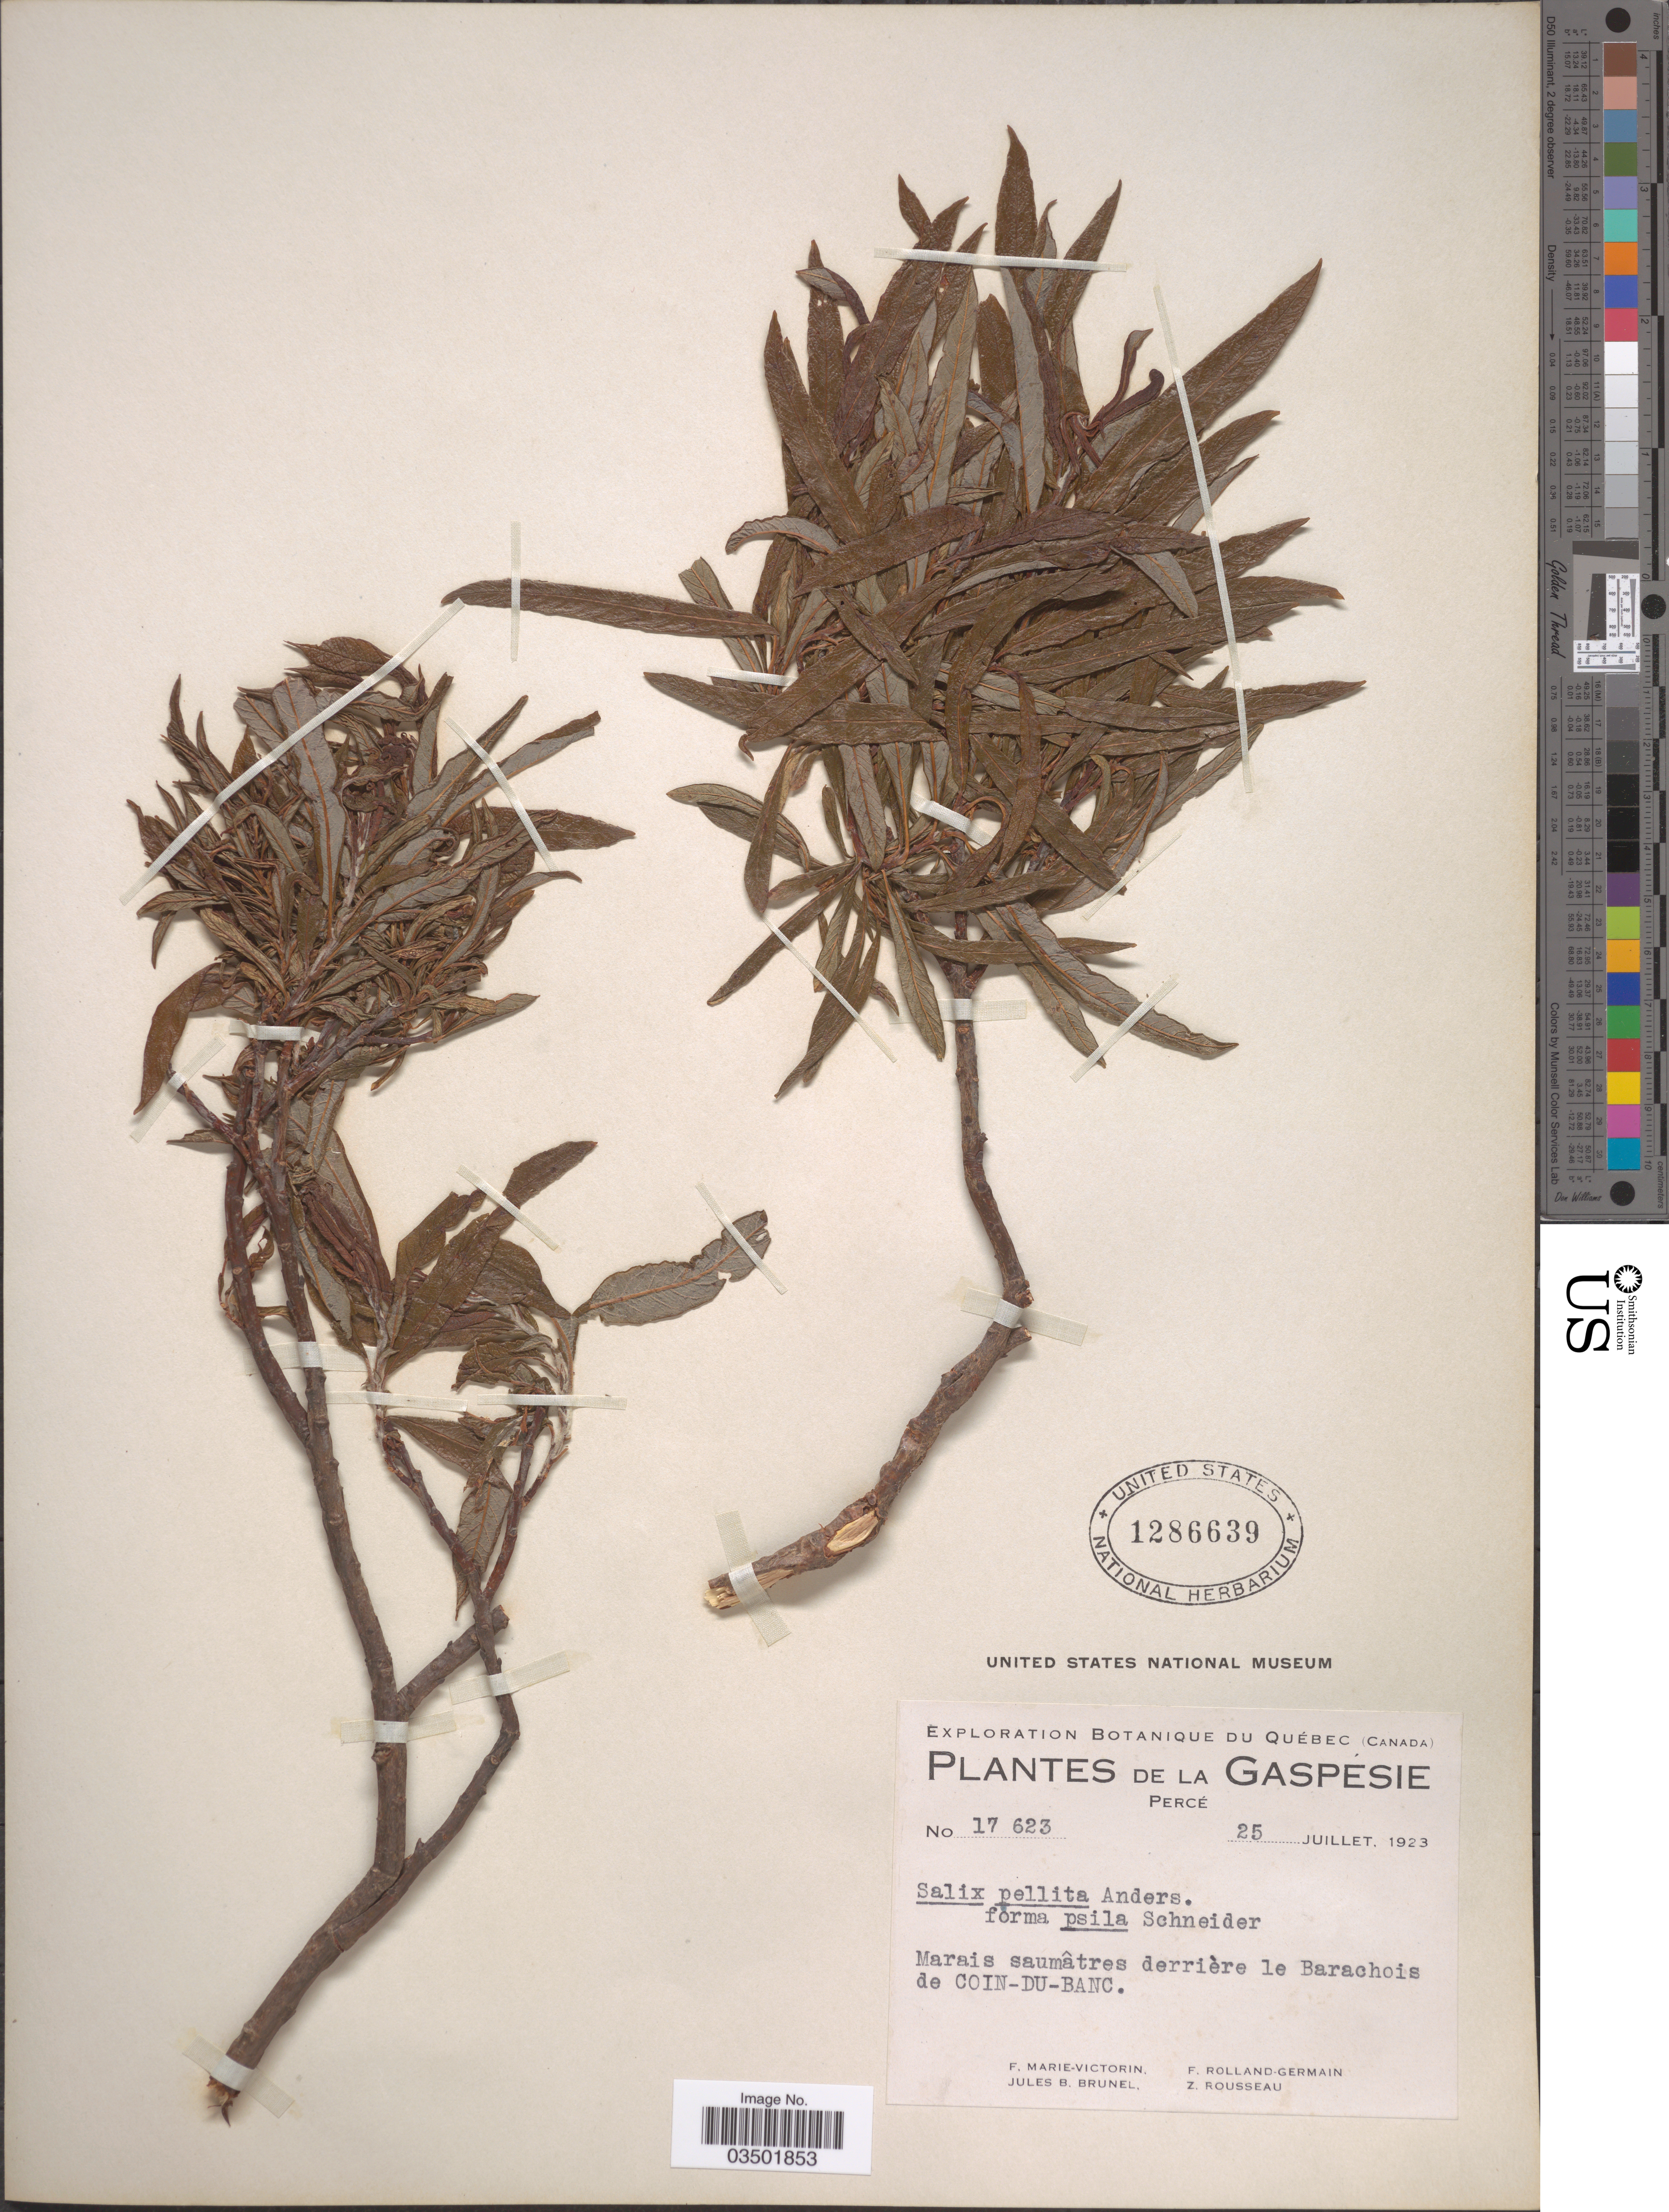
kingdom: Plantae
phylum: Tracheophyta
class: Magnoliopsida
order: Malpighiales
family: Salicaceae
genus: Salix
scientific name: Salix pellita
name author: (Andersson) Bebb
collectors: F. Marie-Victorin, J. Brunel, Rolland-Germain & Z. Rousseau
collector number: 17623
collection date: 1923-07-25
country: Canada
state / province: Quebec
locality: De la Gaspesie, Percé. Marais saumâtres derrière le Barachois de Coin-Du-Banc.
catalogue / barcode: US 1286639